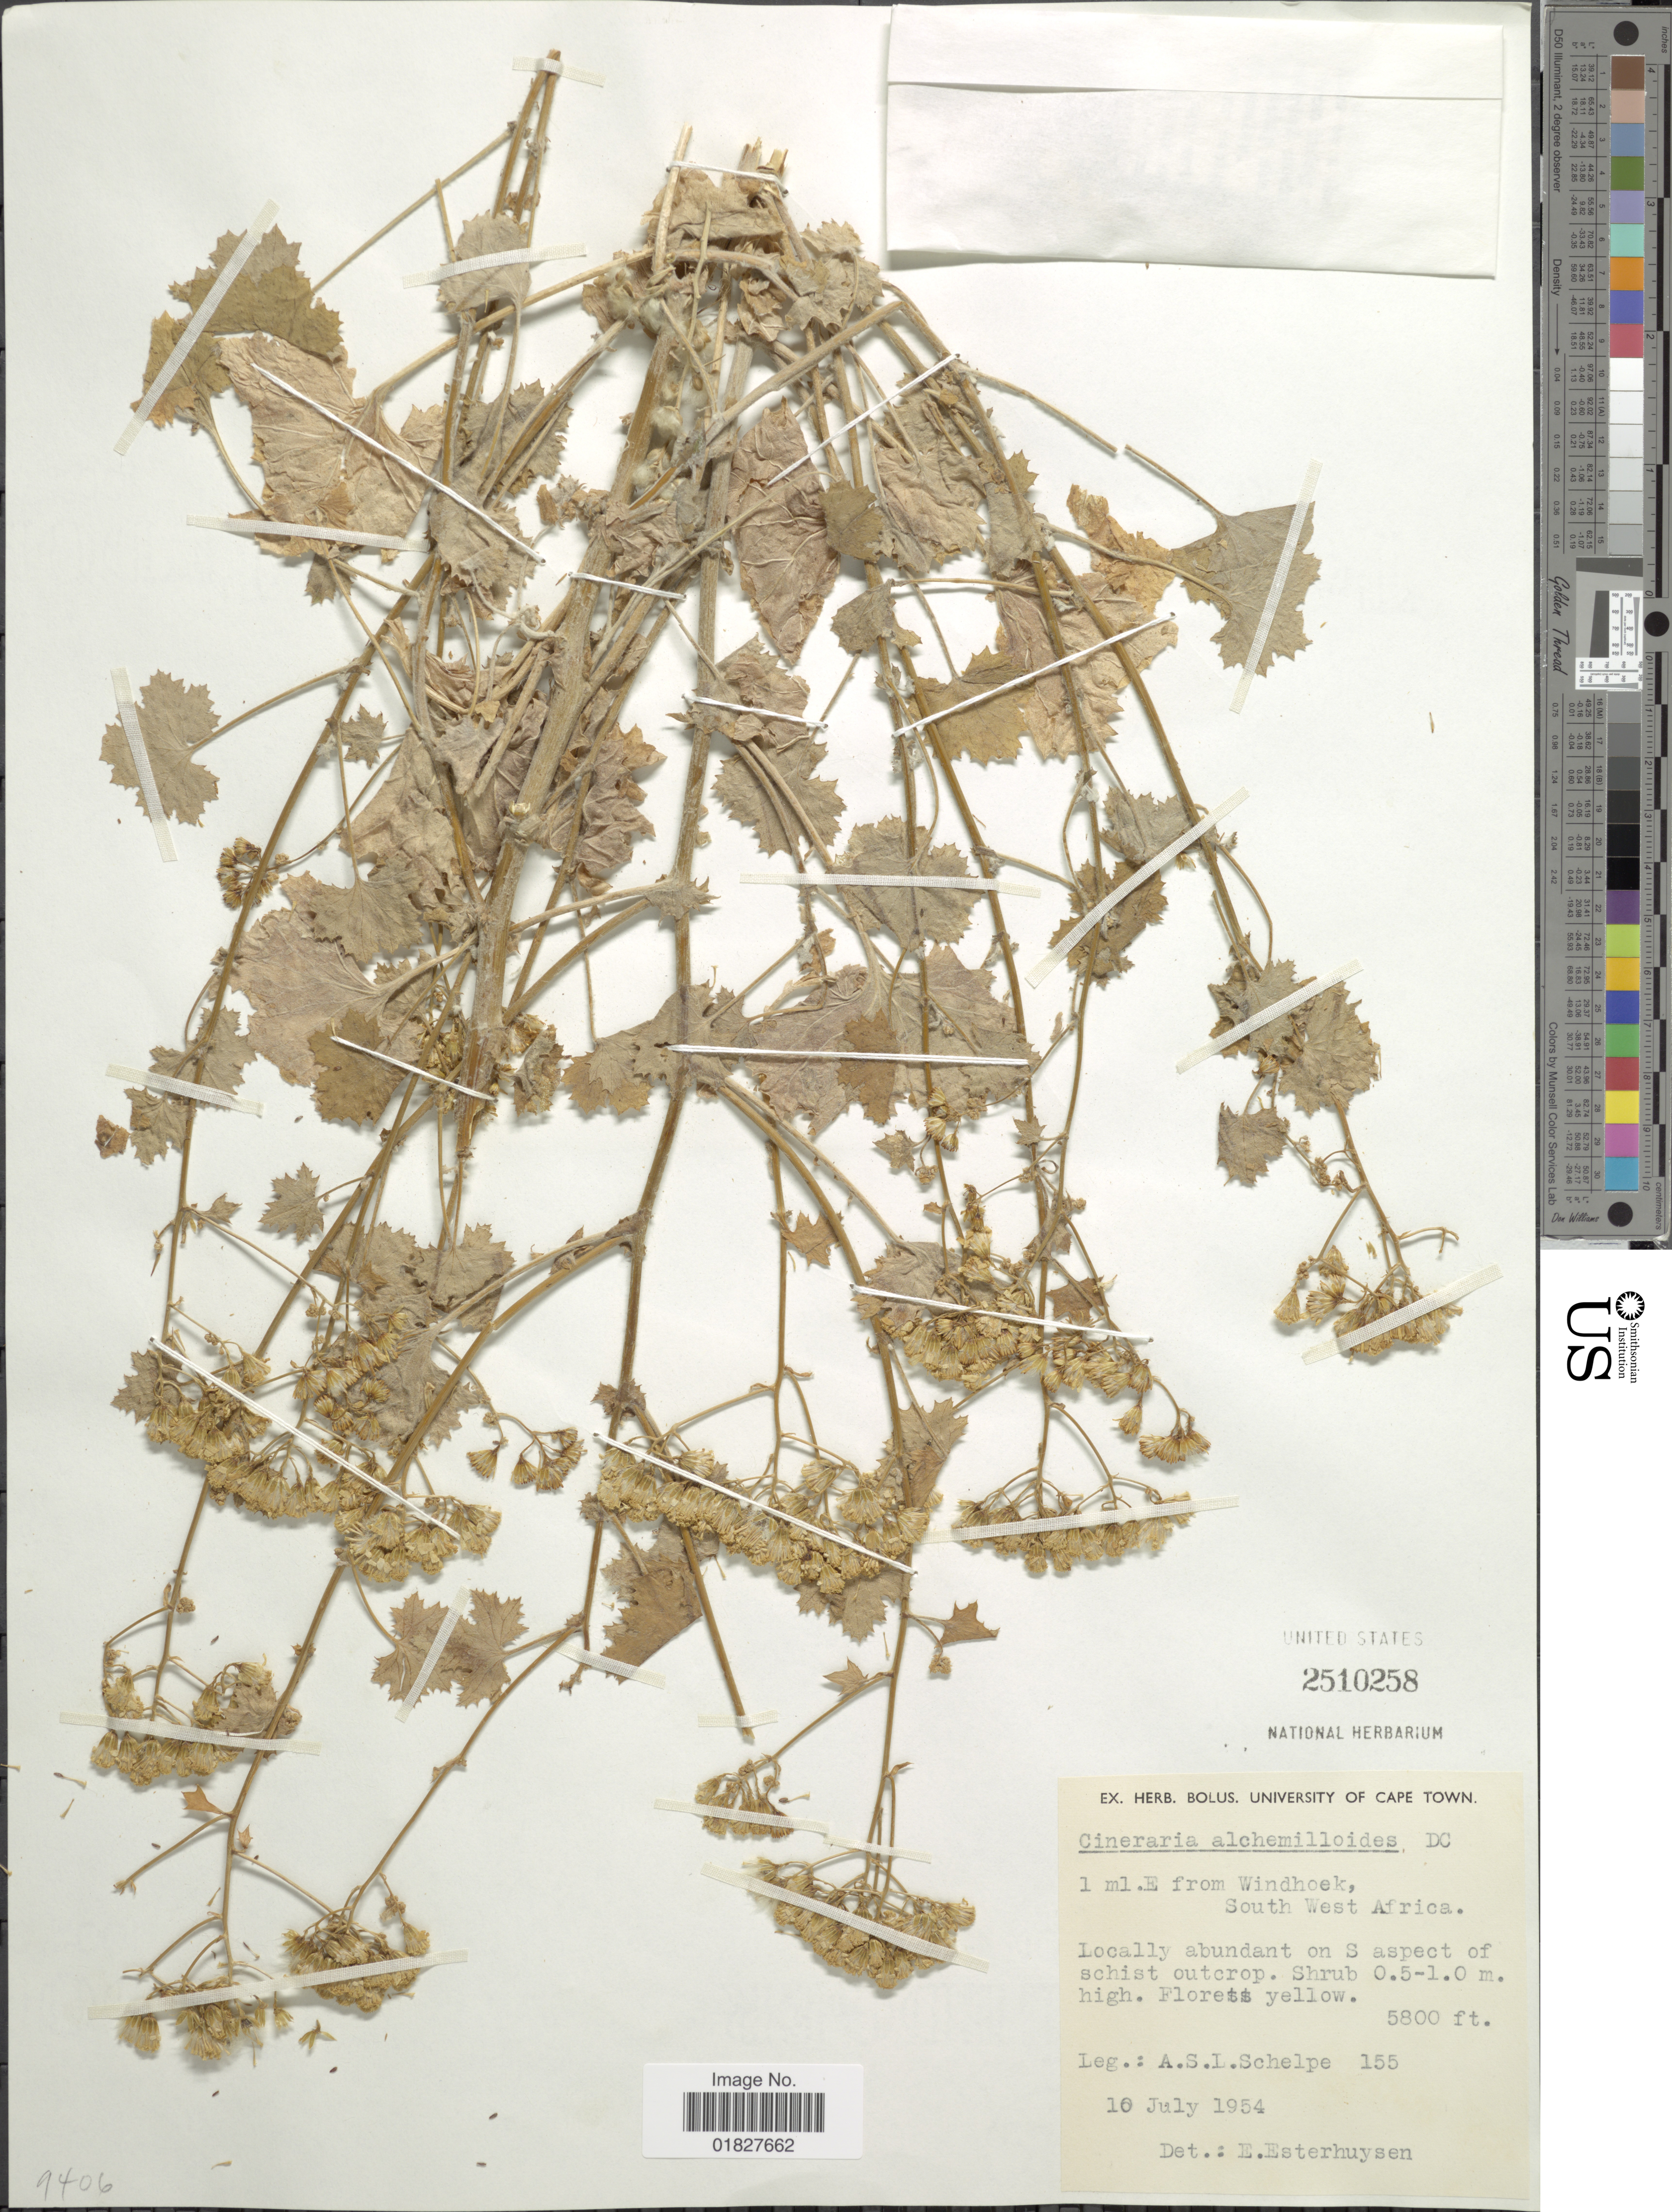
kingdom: Plantae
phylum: Tracheophyta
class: Magnoliopsida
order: Asterales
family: Asteraceae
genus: Cineraria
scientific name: Cineraria alchemilloides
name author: DC.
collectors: A. S. Schelpe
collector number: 155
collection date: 1954-07-10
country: Namibia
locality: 1 ml E. from Windhoek, South West Africa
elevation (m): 1768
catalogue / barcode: US 2510258